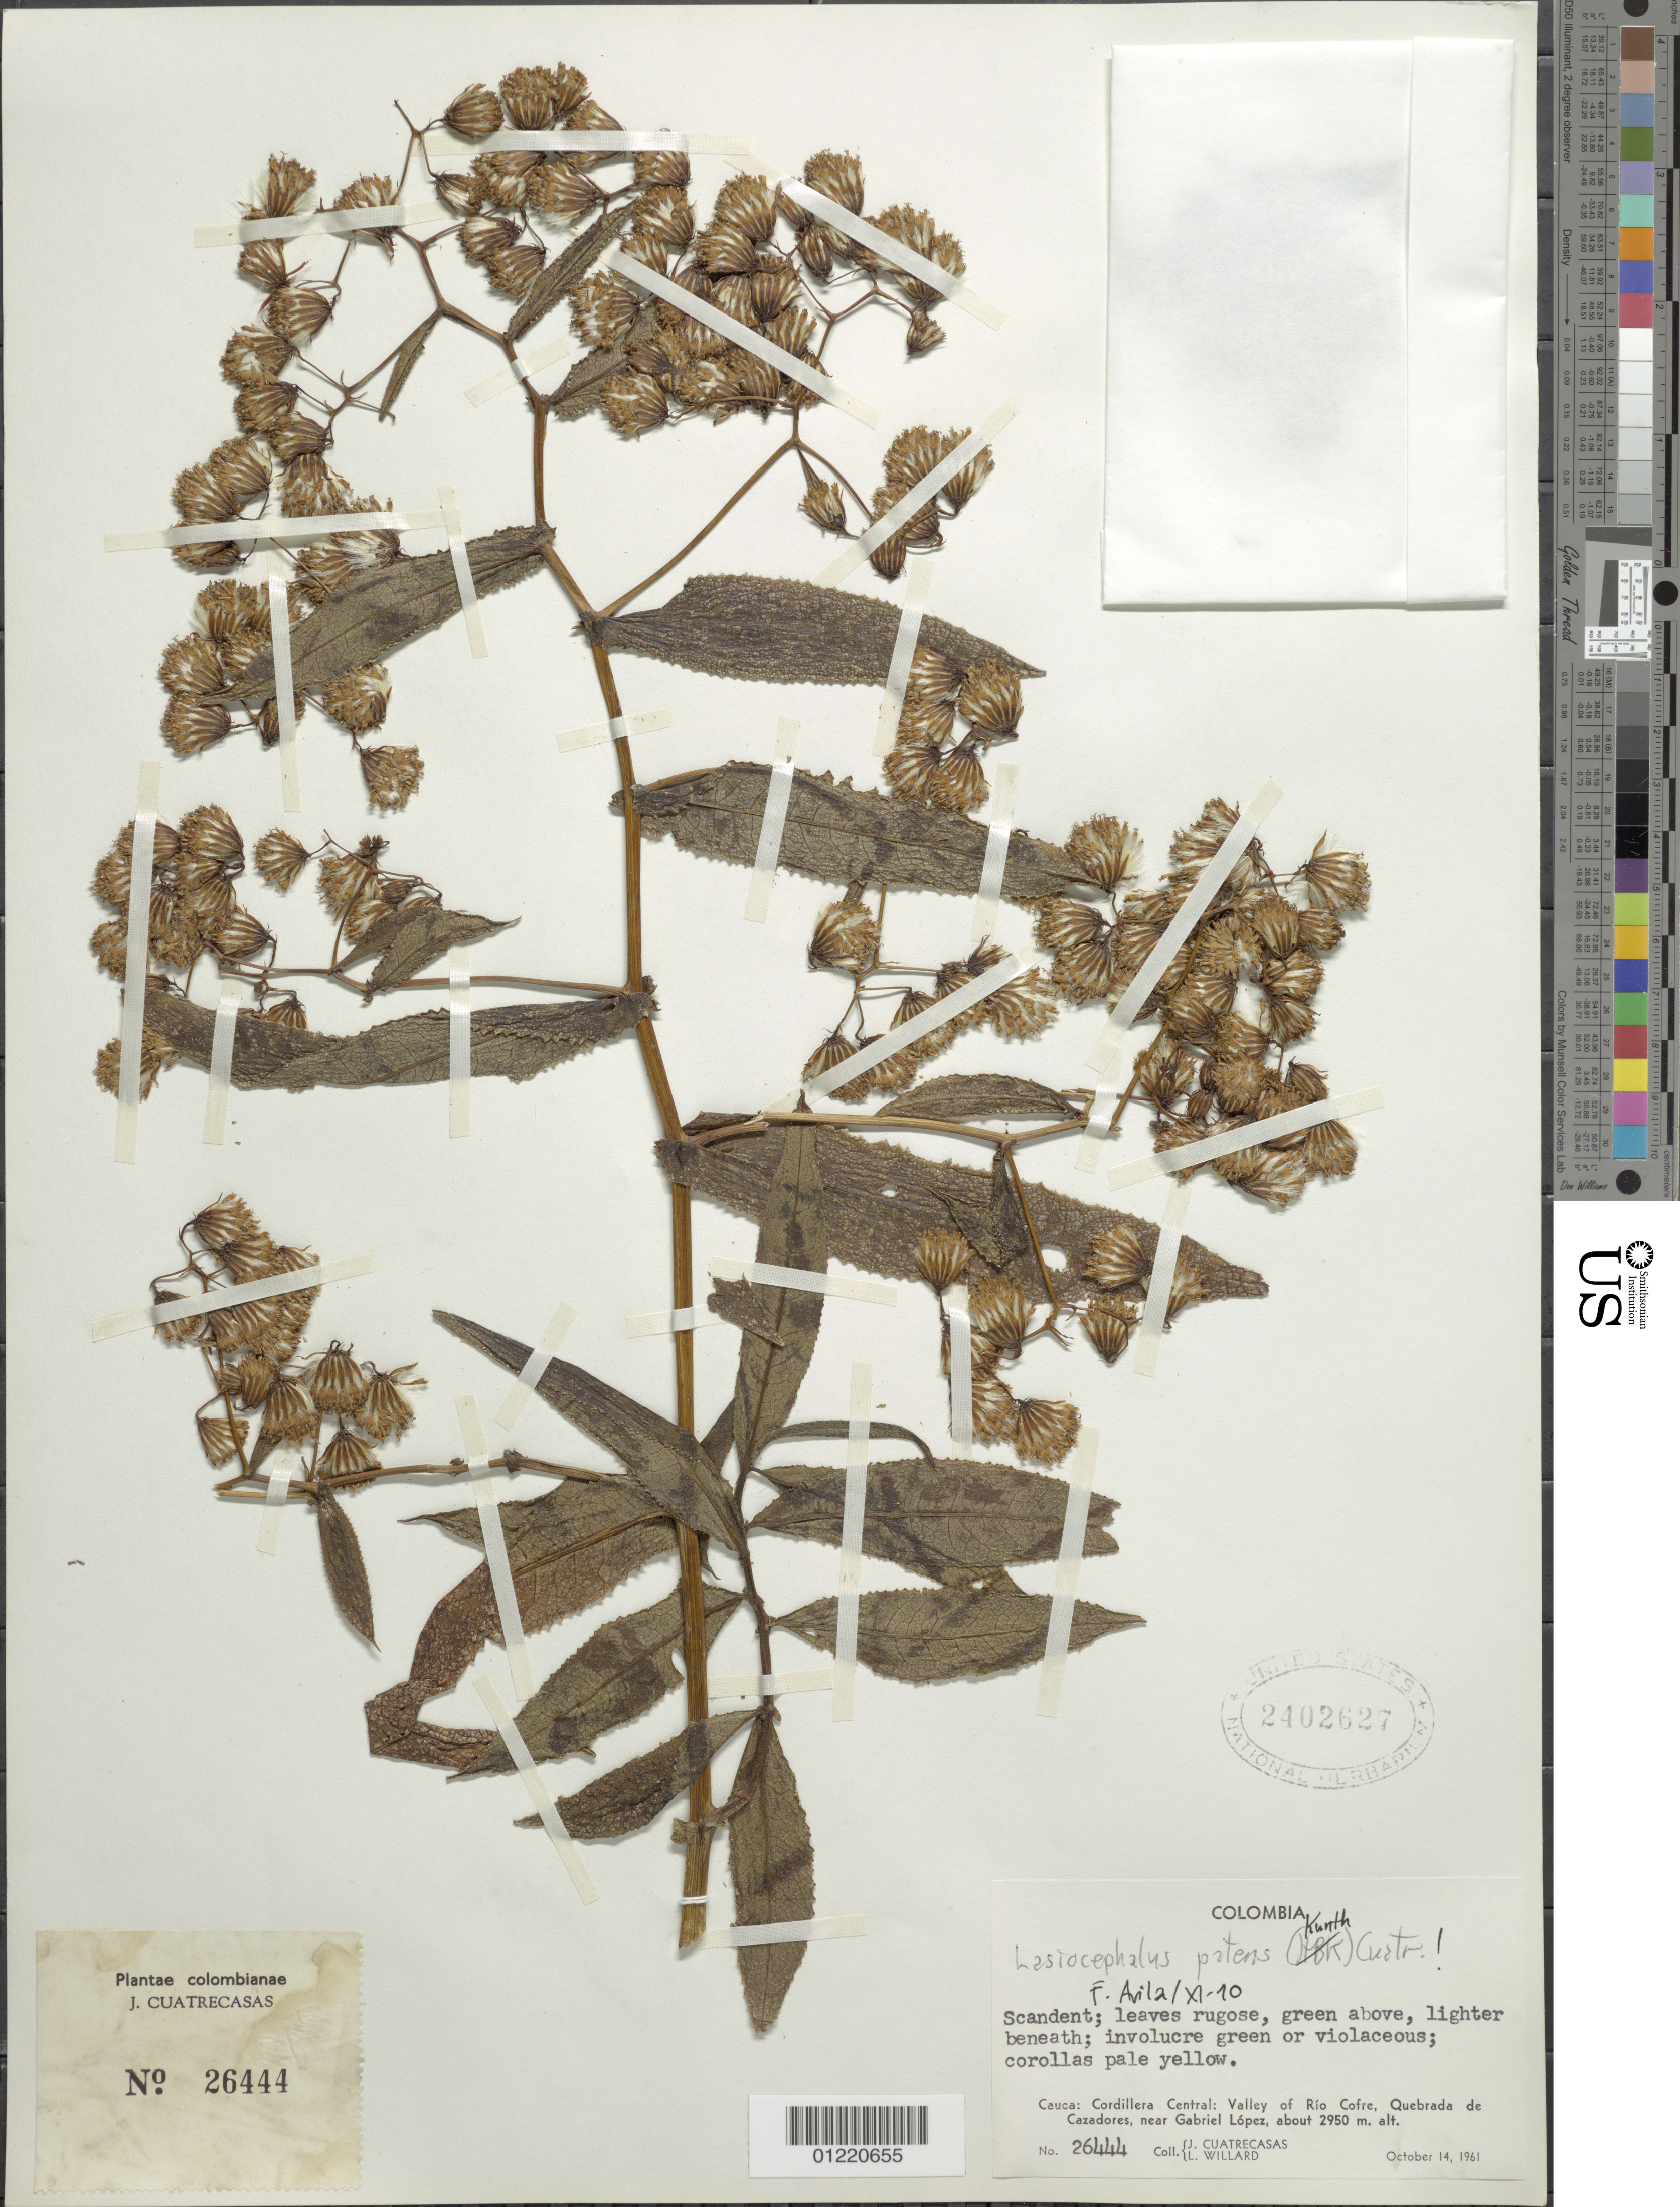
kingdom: Plantae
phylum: Tracheophyta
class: Magnoliopsida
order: Asterales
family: Asteraceae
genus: Senecio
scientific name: Senecio patens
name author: (Kunth) DC.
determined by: Salomon, Luciana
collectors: J. Cuatrecasas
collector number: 26444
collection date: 1961-10-14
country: Colombia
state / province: Cauca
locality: Cordillera Central: Valley of Rio Cofre, Quebrada de Cazadores, near Gabriel Lopez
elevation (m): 2950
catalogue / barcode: US 2402627